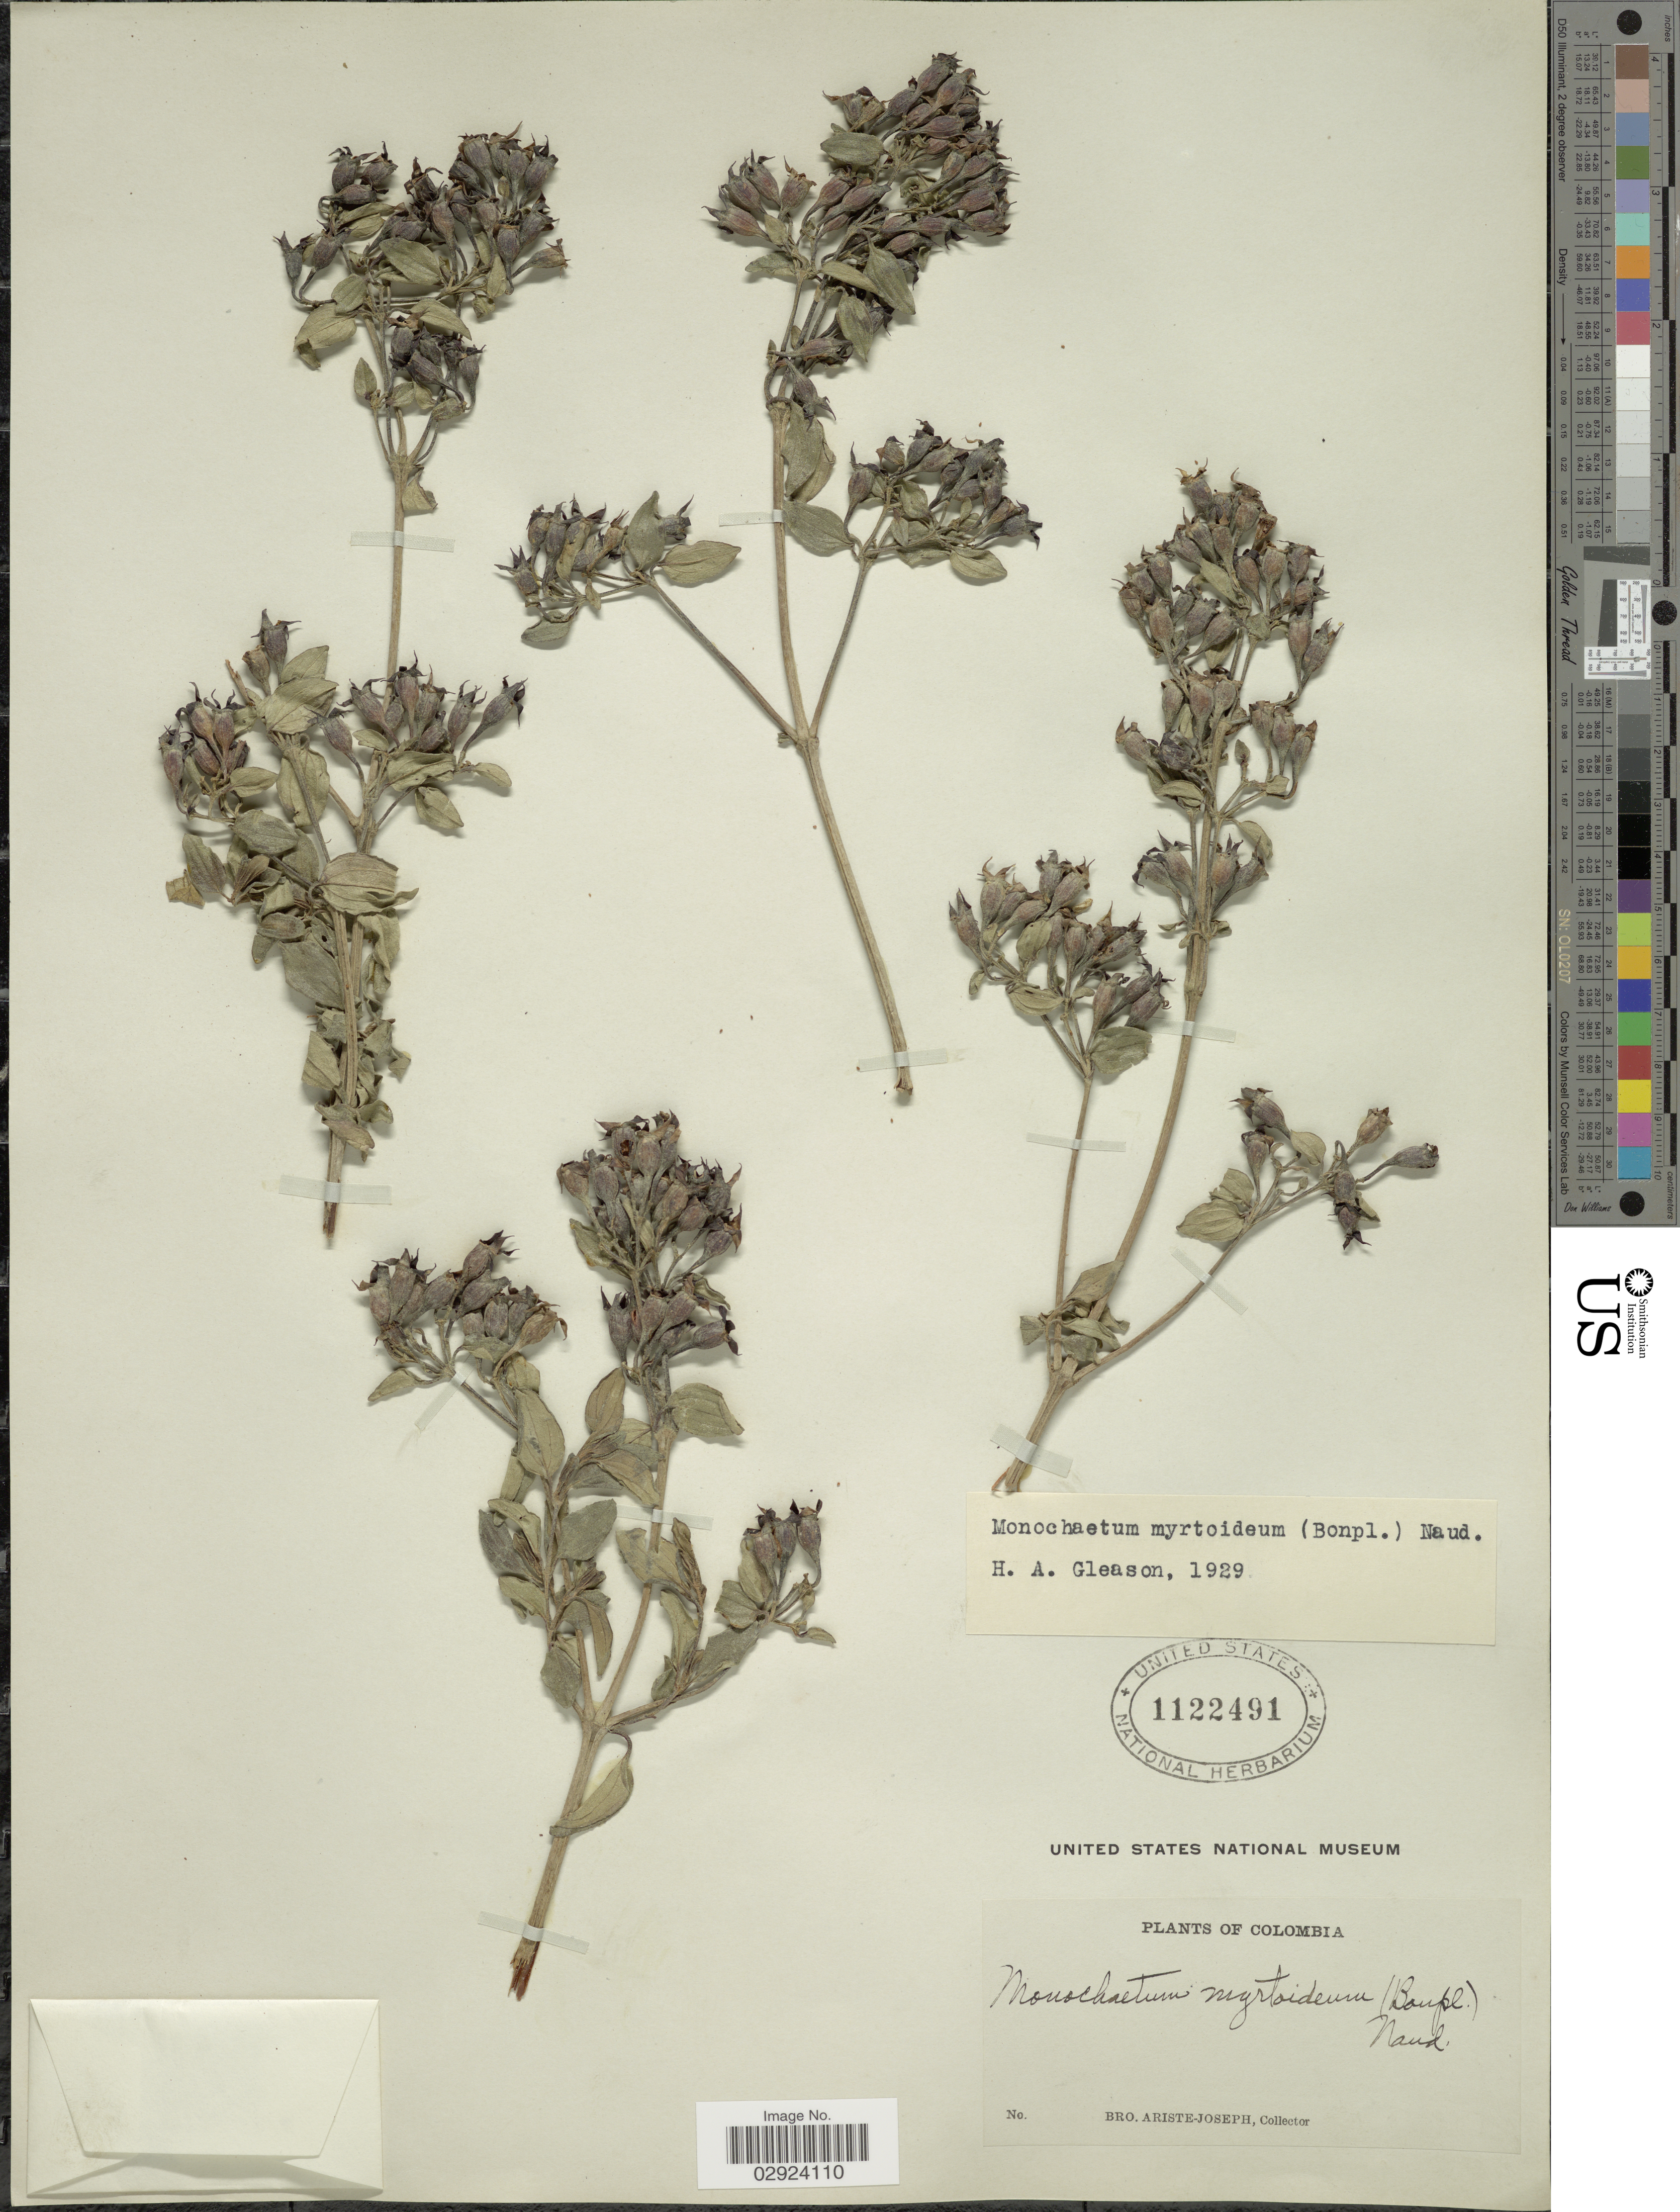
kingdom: Plantae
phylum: Tracheophyta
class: Magnoliopsida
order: Myrtales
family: Melastomataceae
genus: Monochaetum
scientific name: Monochaetum myrtoideum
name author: Naudin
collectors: Bro. Ariste-Joseph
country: Colombia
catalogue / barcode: US 1122491